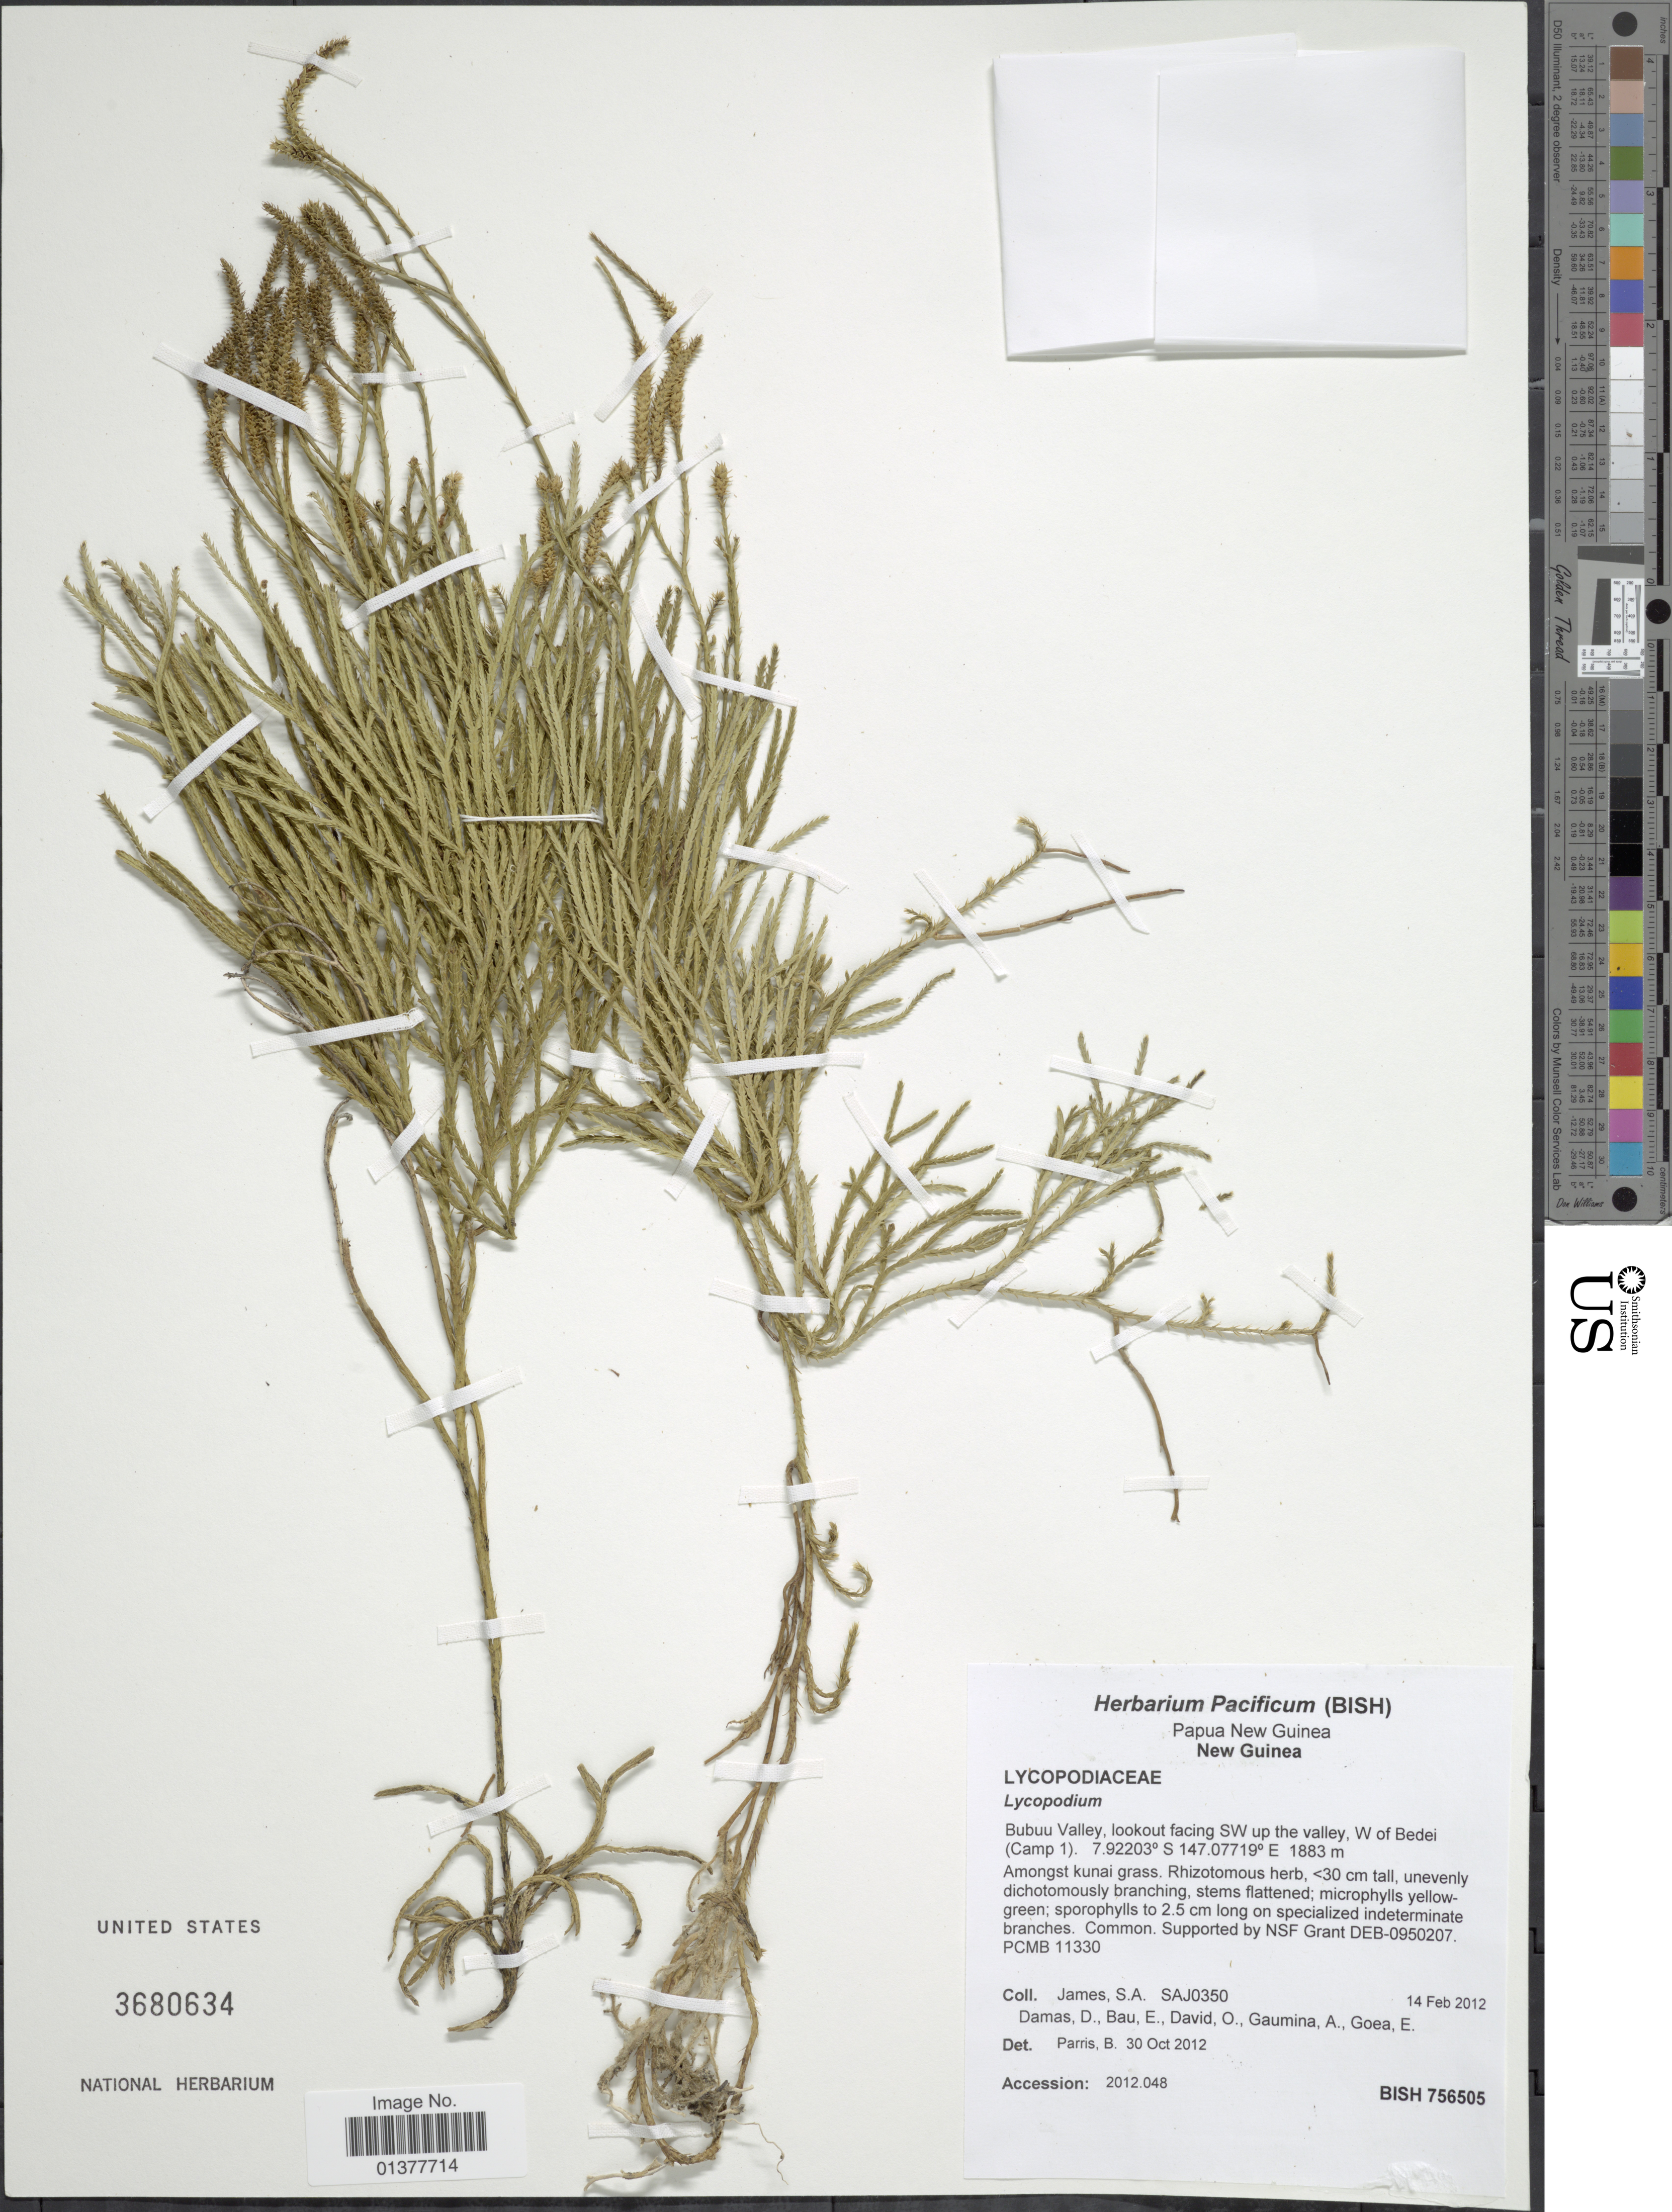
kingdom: Plantae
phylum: Tracheophyta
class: Lycopodiopsida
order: Lycopodiales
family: Lycopodiaceae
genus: Lycopodium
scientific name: Lycopodium sp.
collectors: S. James, D. Damas, E. Bau, O. David & et al.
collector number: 350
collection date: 2012-02-14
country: Papua New Guinea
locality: Bubuu valley, lookout facing SW up the valley, W of Bedei (camp1)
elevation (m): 1883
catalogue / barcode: US 3680634